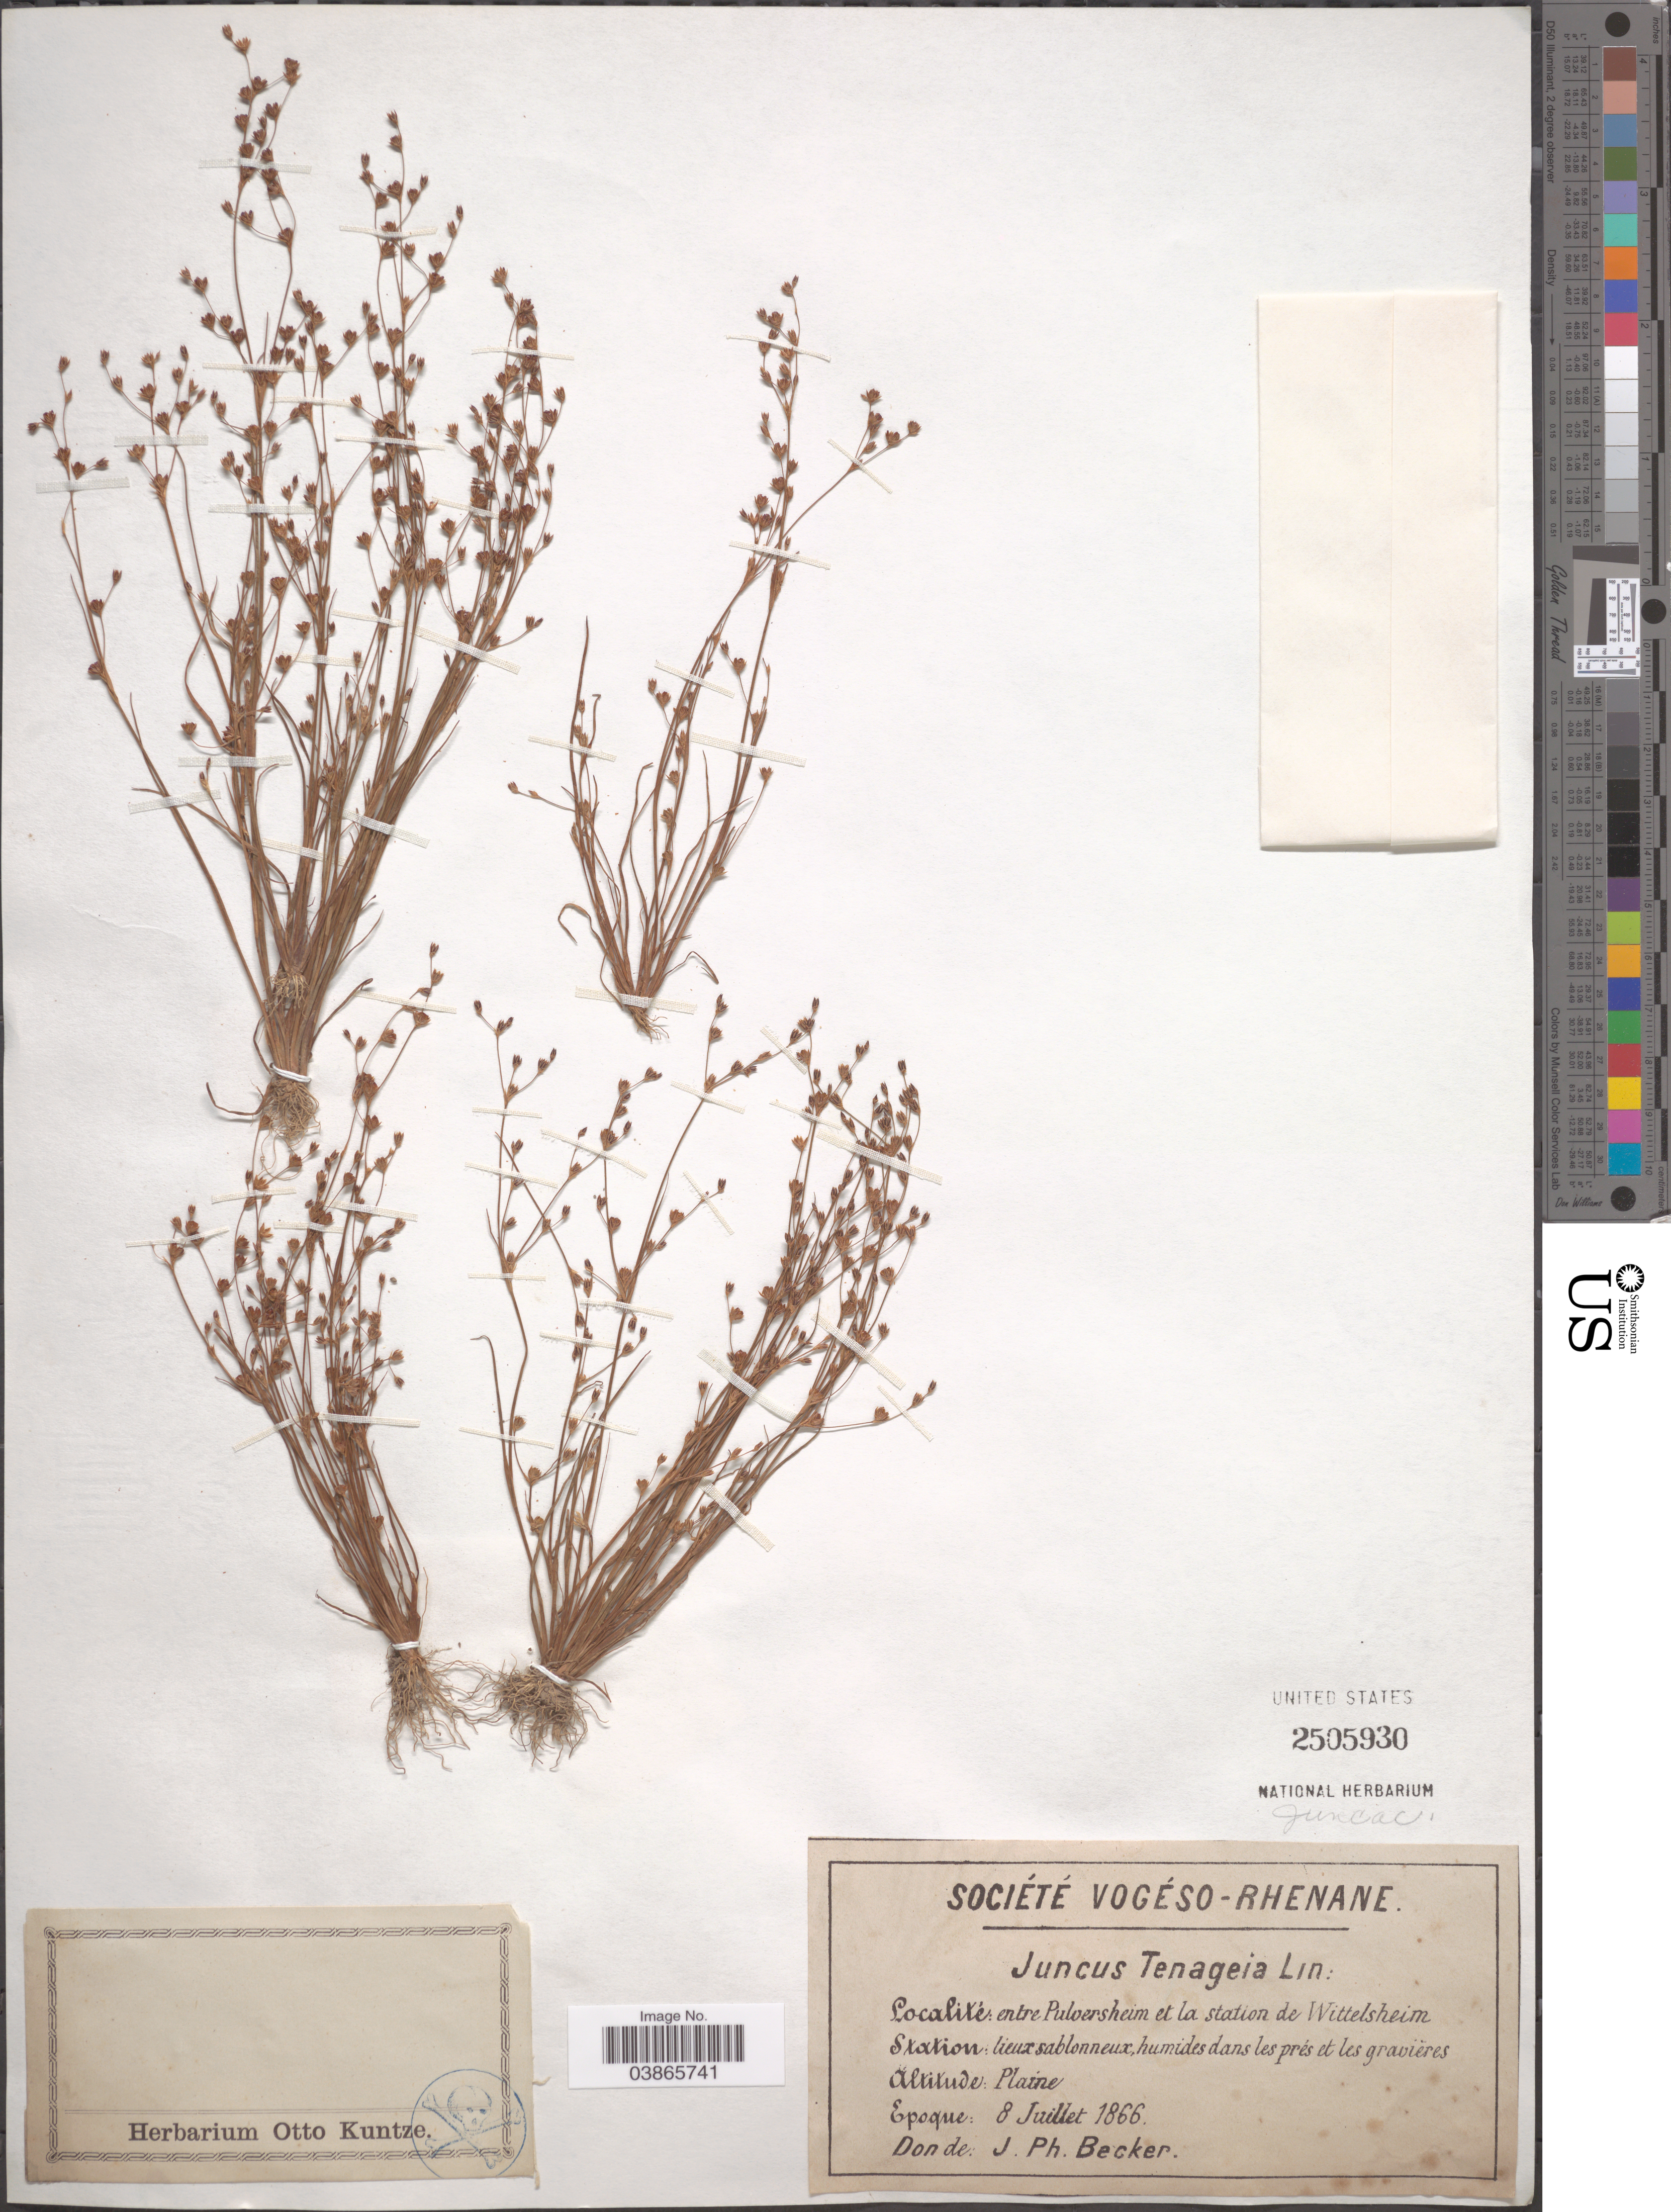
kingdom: Plantae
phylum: Tracheophyta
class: Liliopsida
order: Poales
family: Juncaceae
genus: Juncus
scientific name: Juncus tenageia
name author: Ehrh. ex L. f.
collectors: J. Becker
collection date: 1866-07-08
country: France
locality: Entre Pulversheim et la station de Wittelsheim. Station: lieux sablonneux, humides dans les prés et les graviëres.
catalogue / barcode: US 2505930